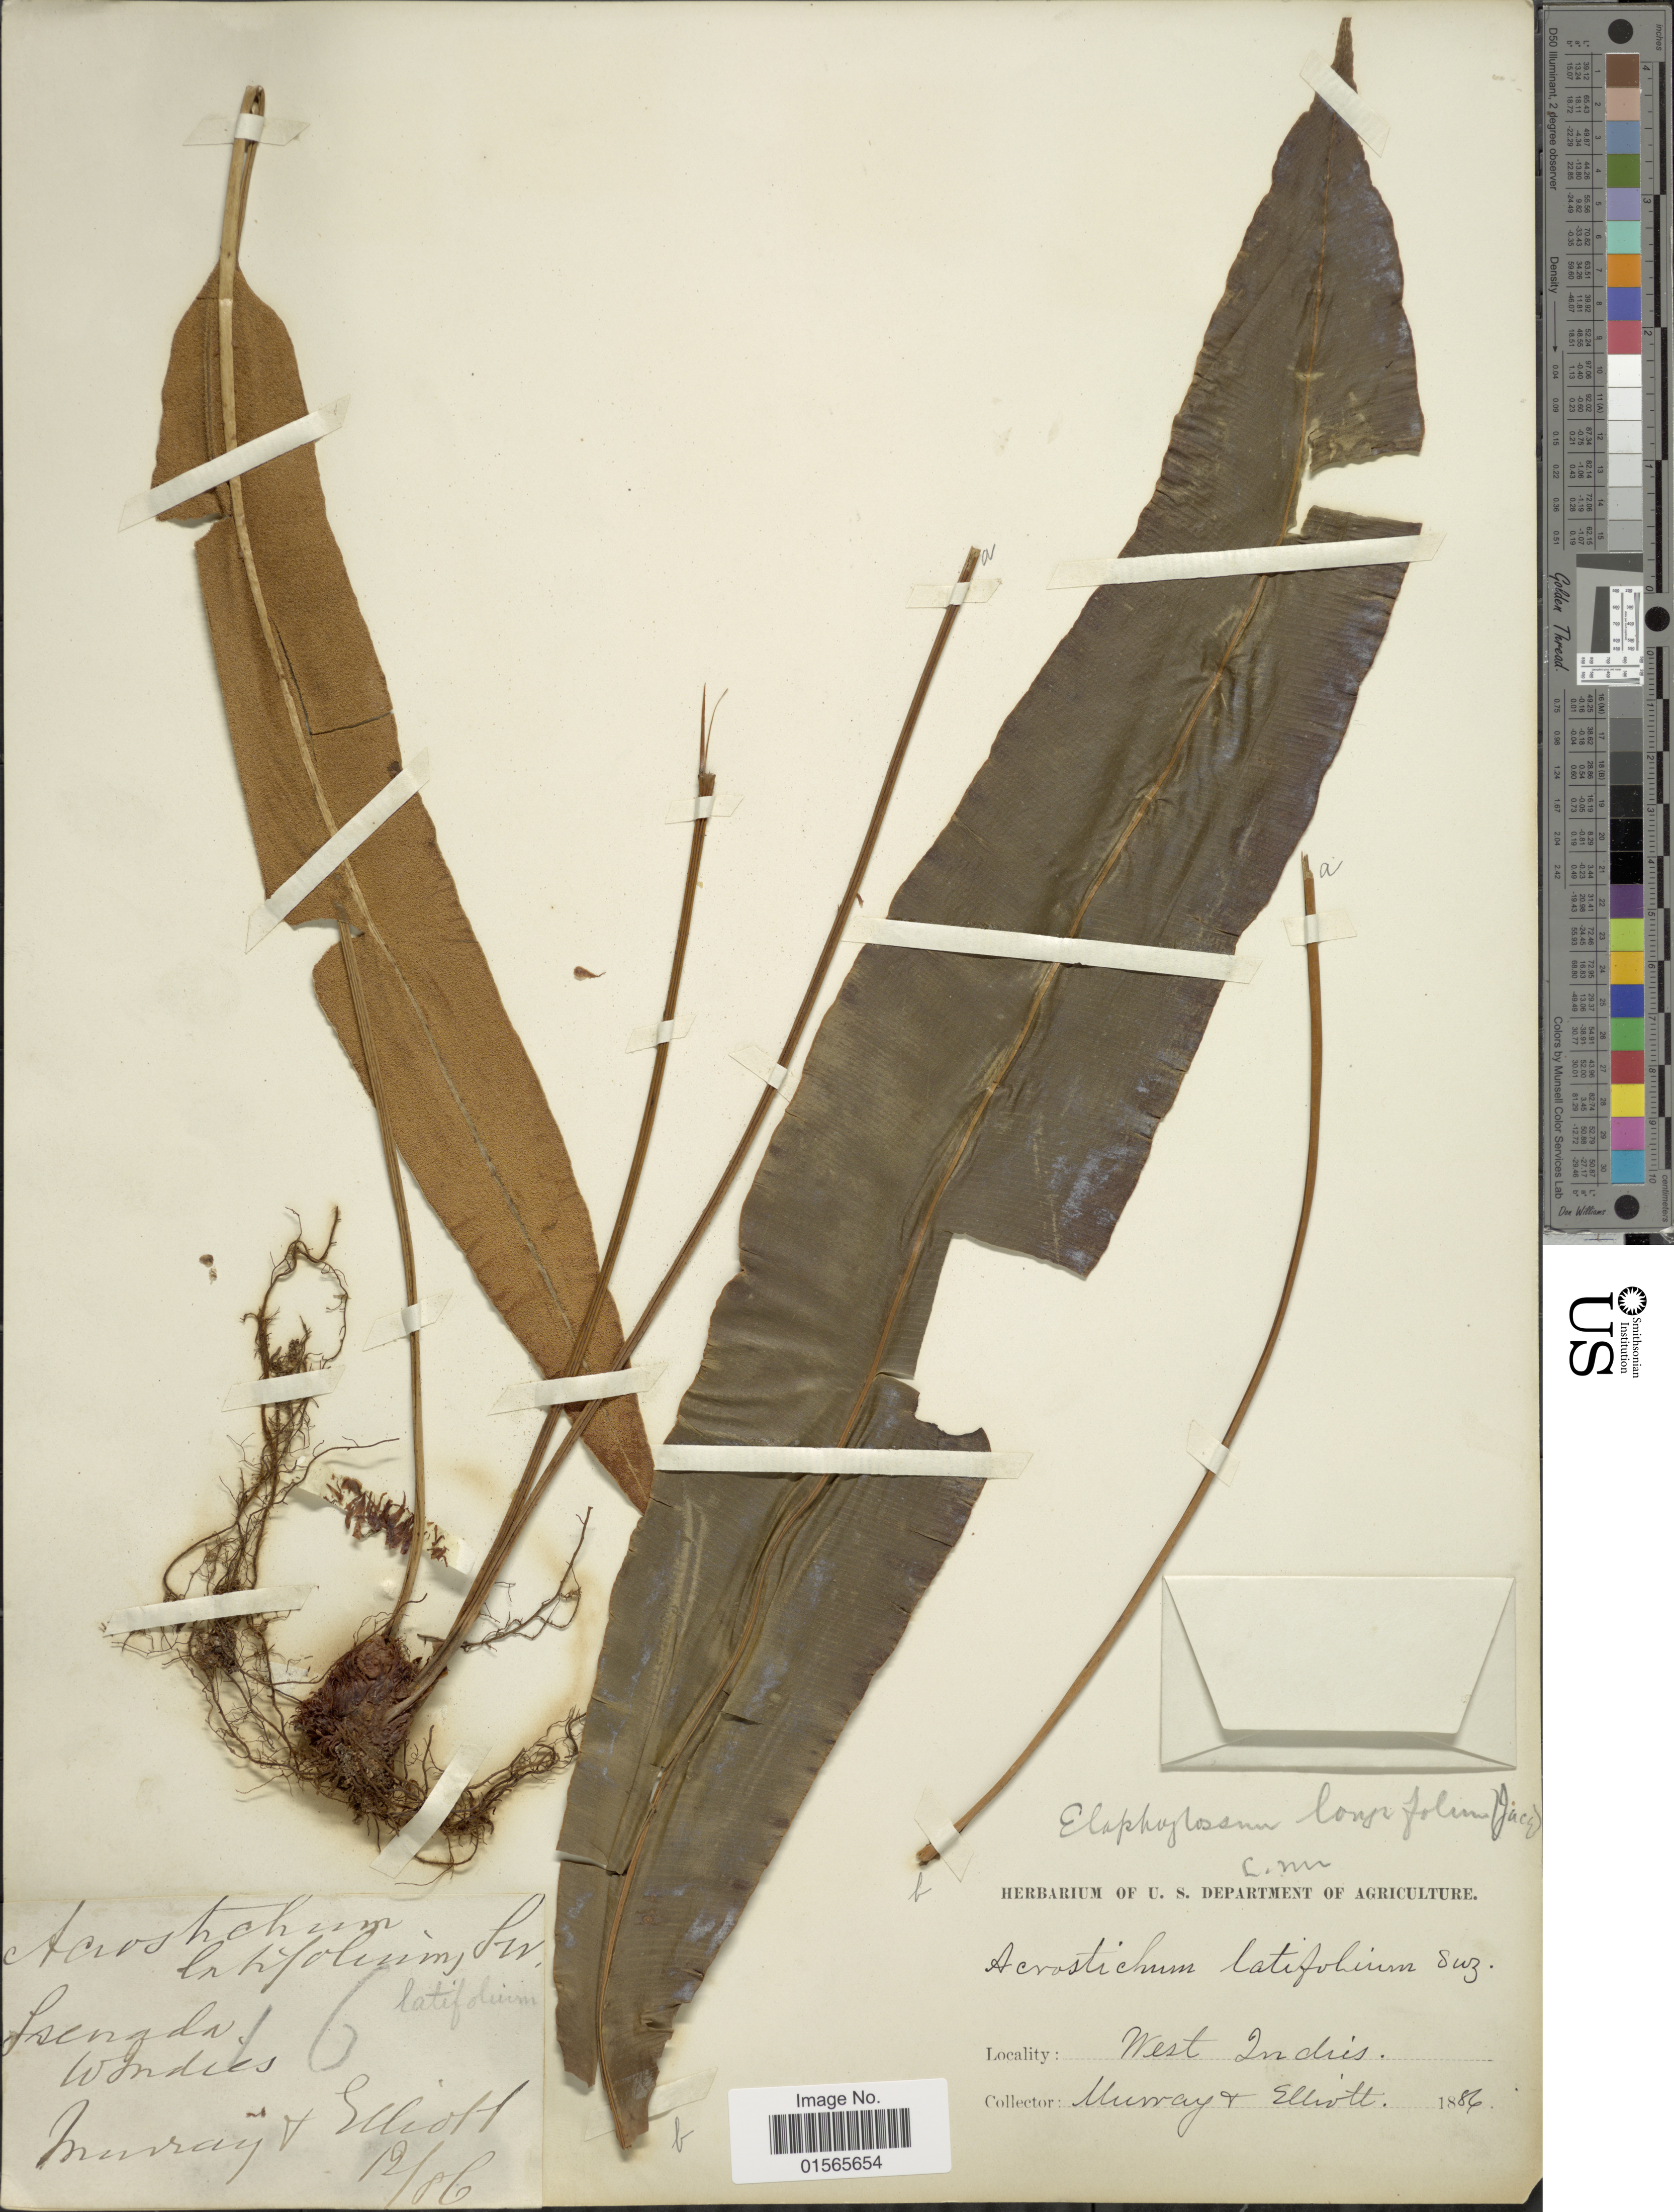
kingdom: Plantae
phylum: Tracheophyta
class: Polypodiopsida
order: Polypodiales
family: Dryopteridaceae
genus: Elaphoglossum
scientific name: Elaphoglossum longifolium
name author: J. Sm.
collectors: Murray, -- & Elliot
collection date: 1886-12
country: Grenada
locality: West Indies, Grenada